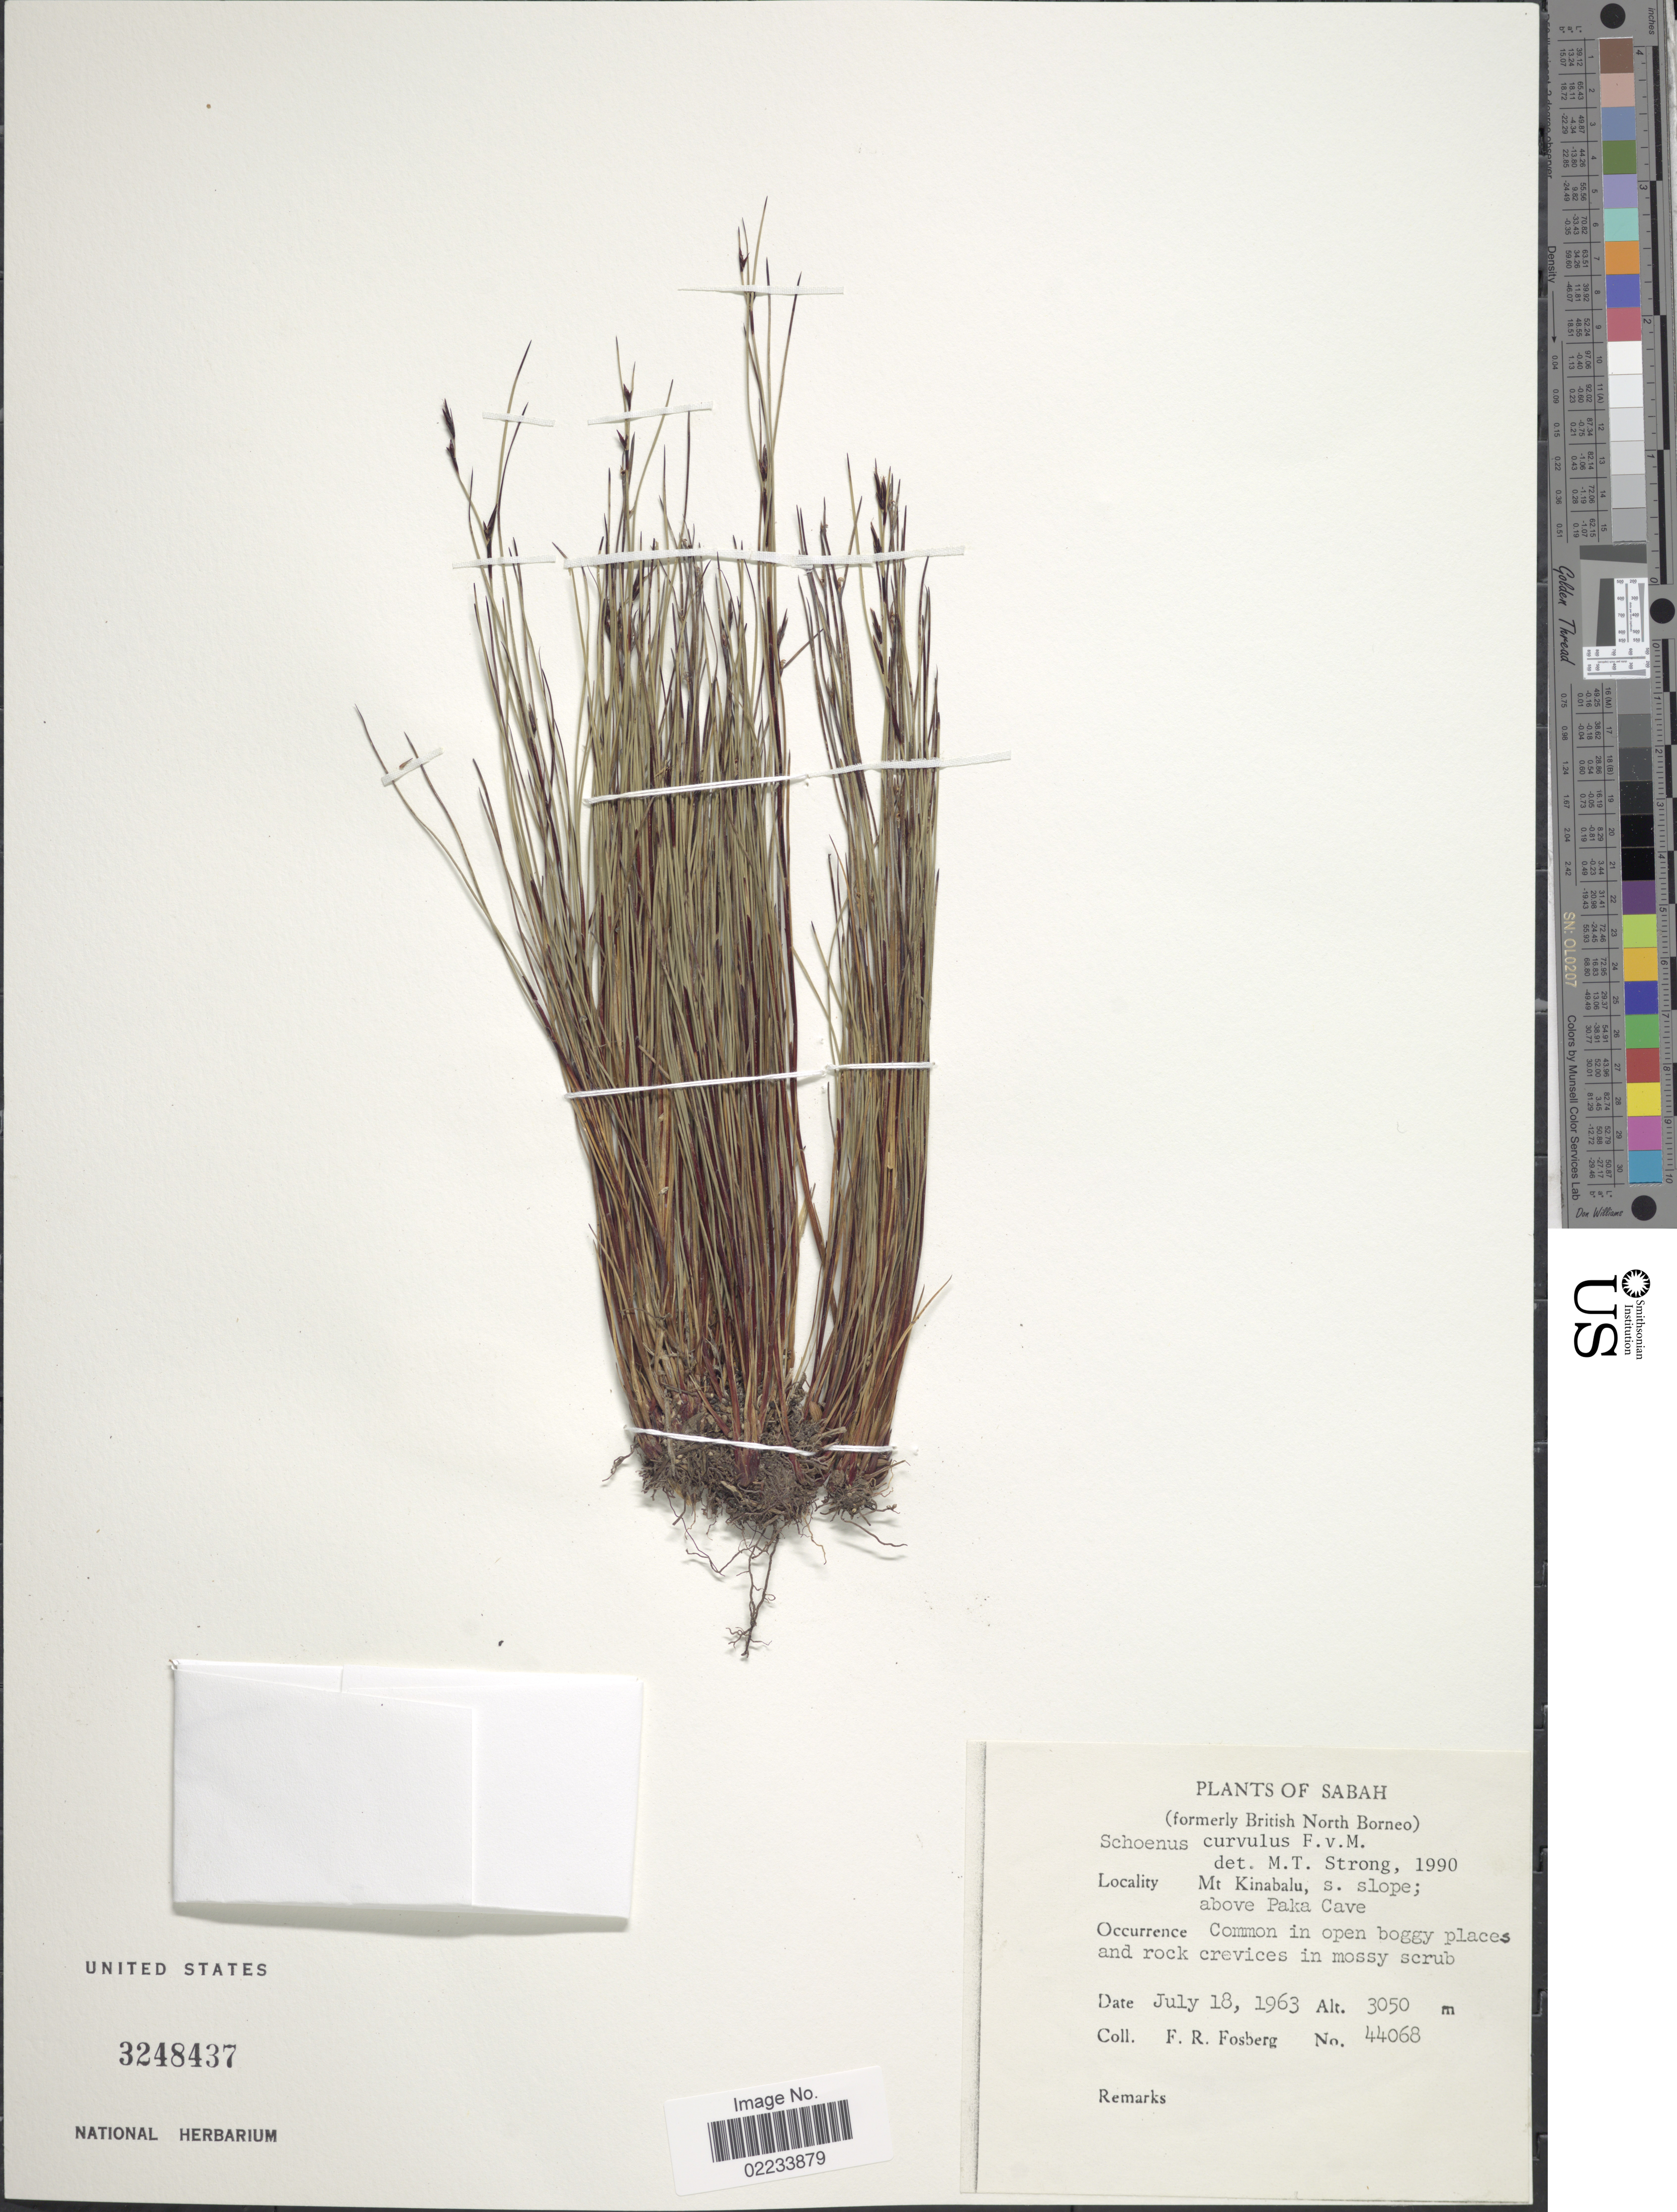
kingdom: Plantae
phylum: Tracheophyta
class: Liliopsida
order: Poales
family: Cyperaceae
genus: Schoenus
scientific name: Schoenus curvulus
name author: F. Muell.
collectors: F. R. Fosberg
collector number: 44068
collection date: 1963-07-18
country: Malaysia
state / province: Sabah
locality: Sabah (formerly British North Borneo), Mt Kinabalu, s. slope; above Paka Cave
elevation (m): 3050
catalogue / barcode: US 3248437